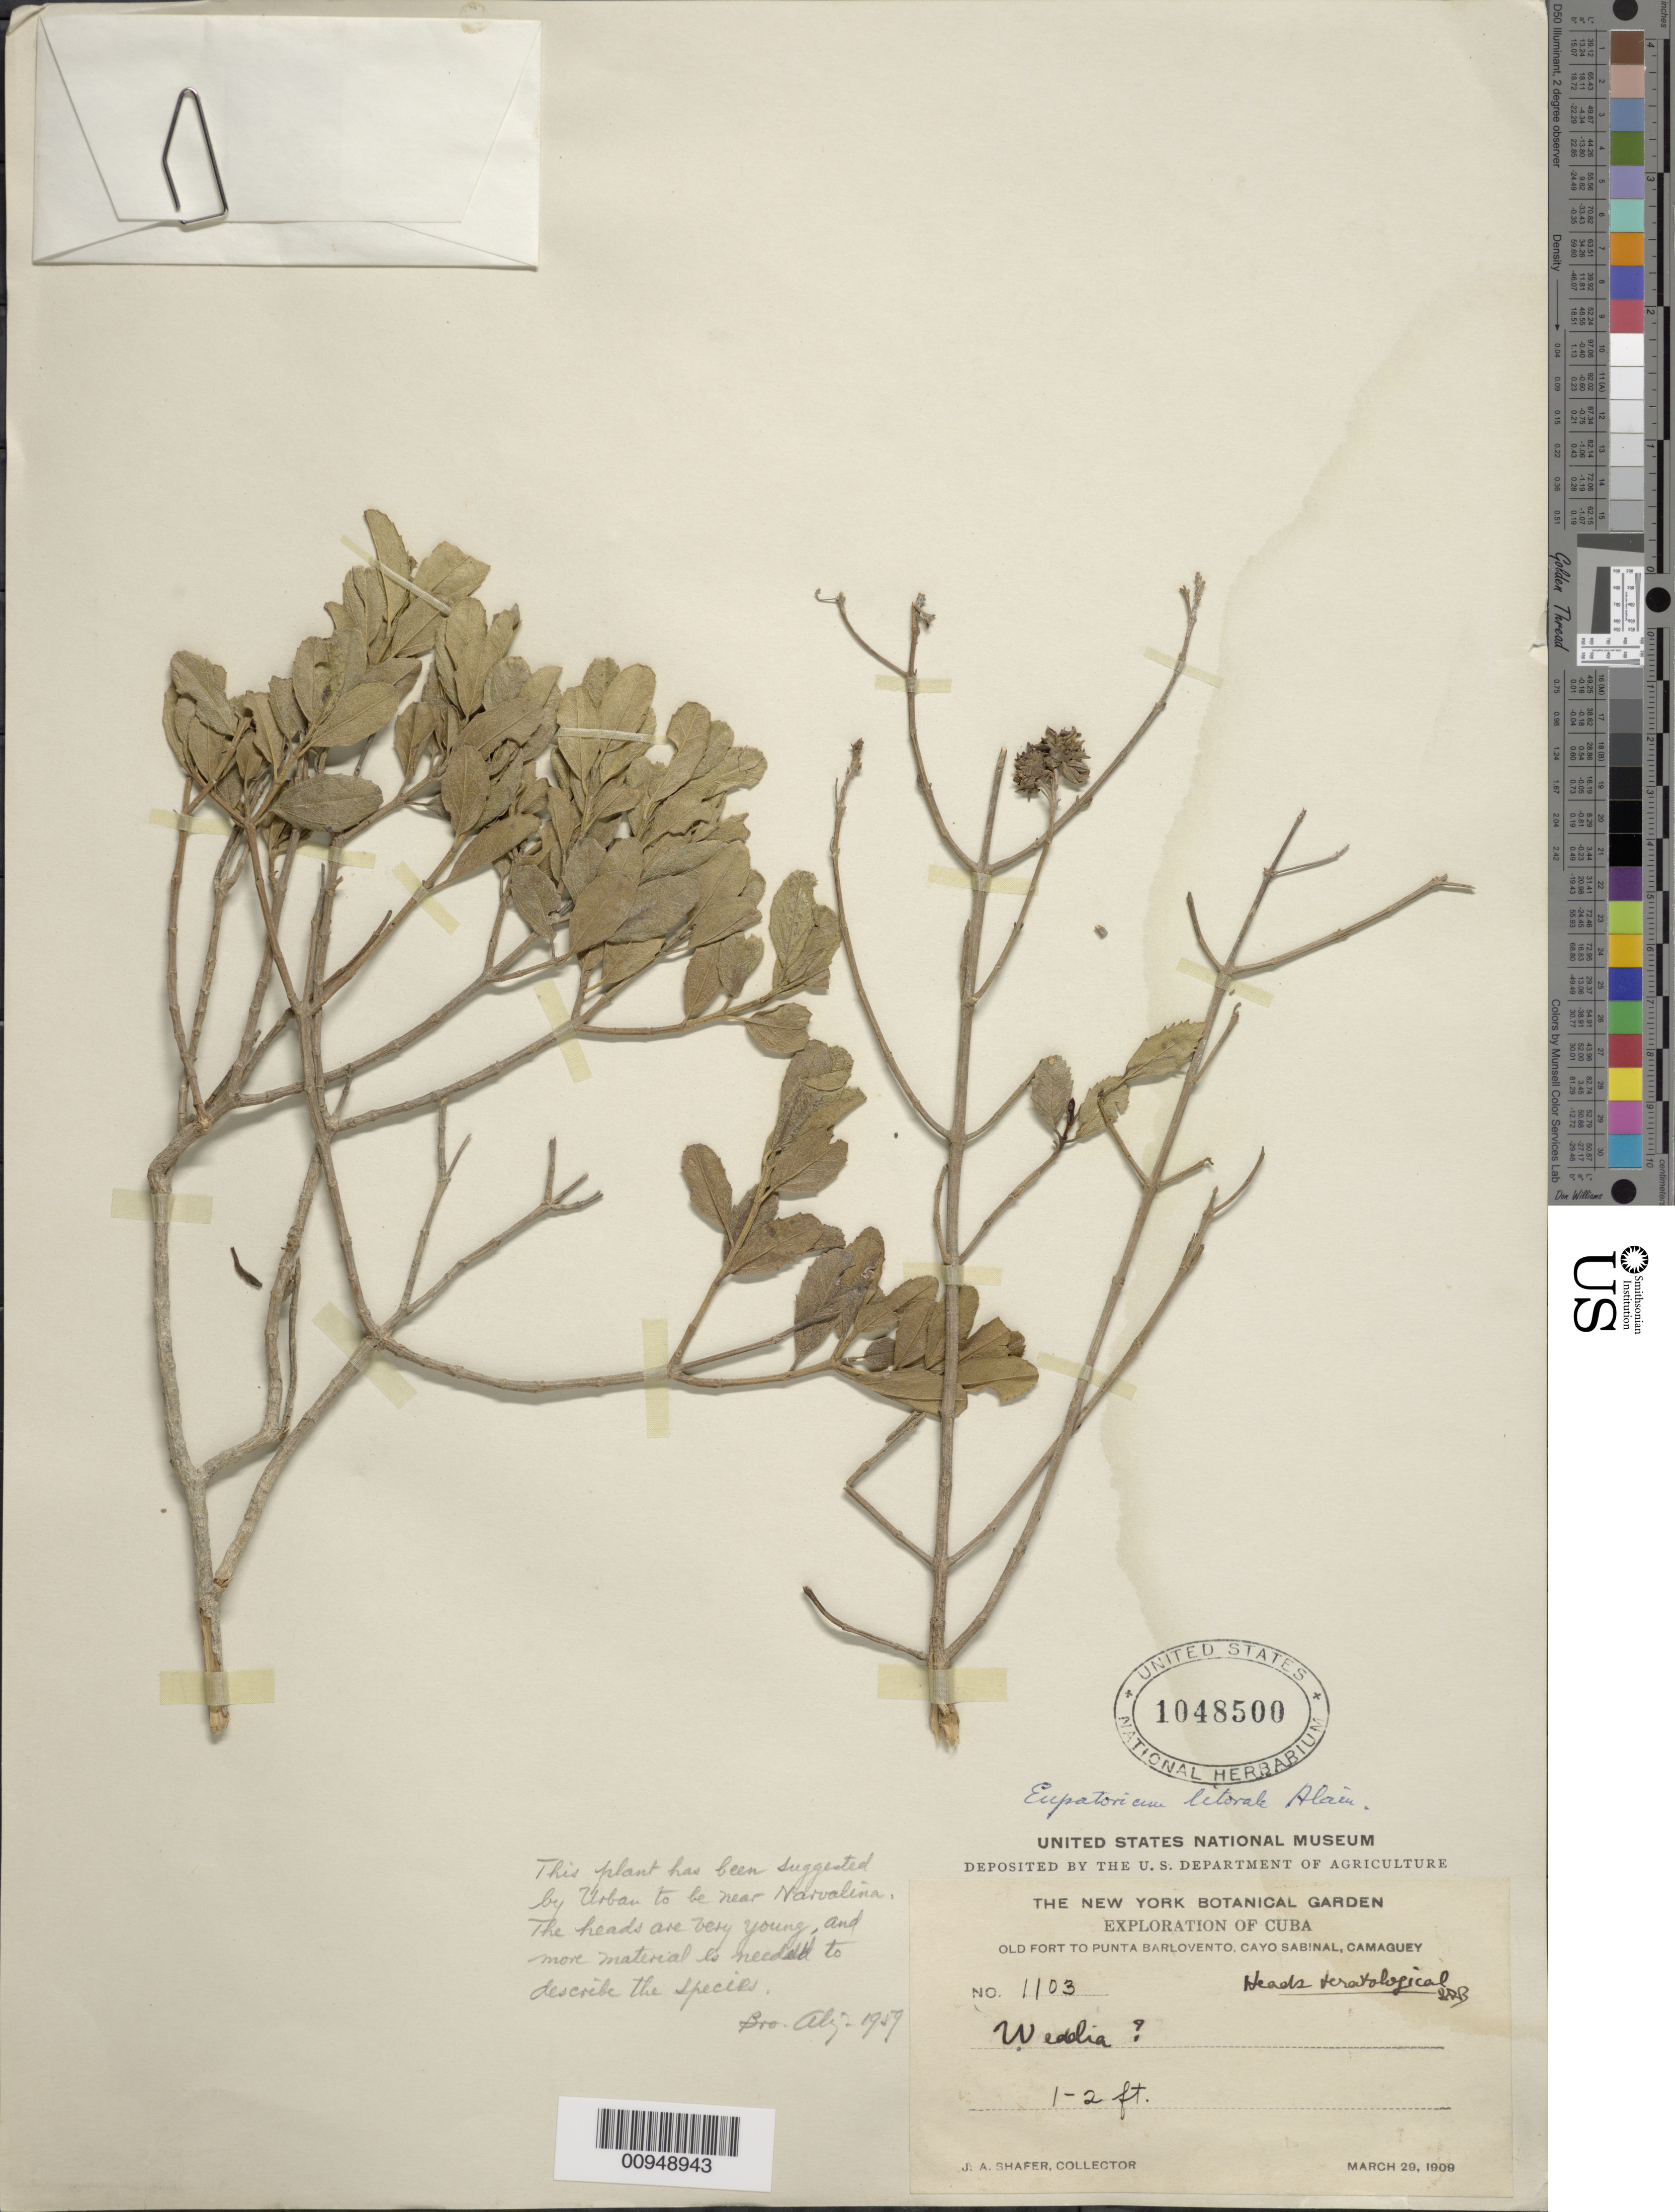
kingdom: Plantae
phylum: Tracheophyta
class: Magnoliopsida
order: Asterales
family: Asteraceae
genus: Narvalina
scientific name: Narvalina domingensis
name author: (Cass.) Less.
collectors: J. A. Shafer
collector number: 1103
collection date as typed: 29 Mar 1909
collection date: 1909-03-29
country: Cuba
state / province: Camagüey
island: Cuba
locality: Old Fort to Punta Barlovento, Cayo Sabinal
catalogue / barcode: US 1048500